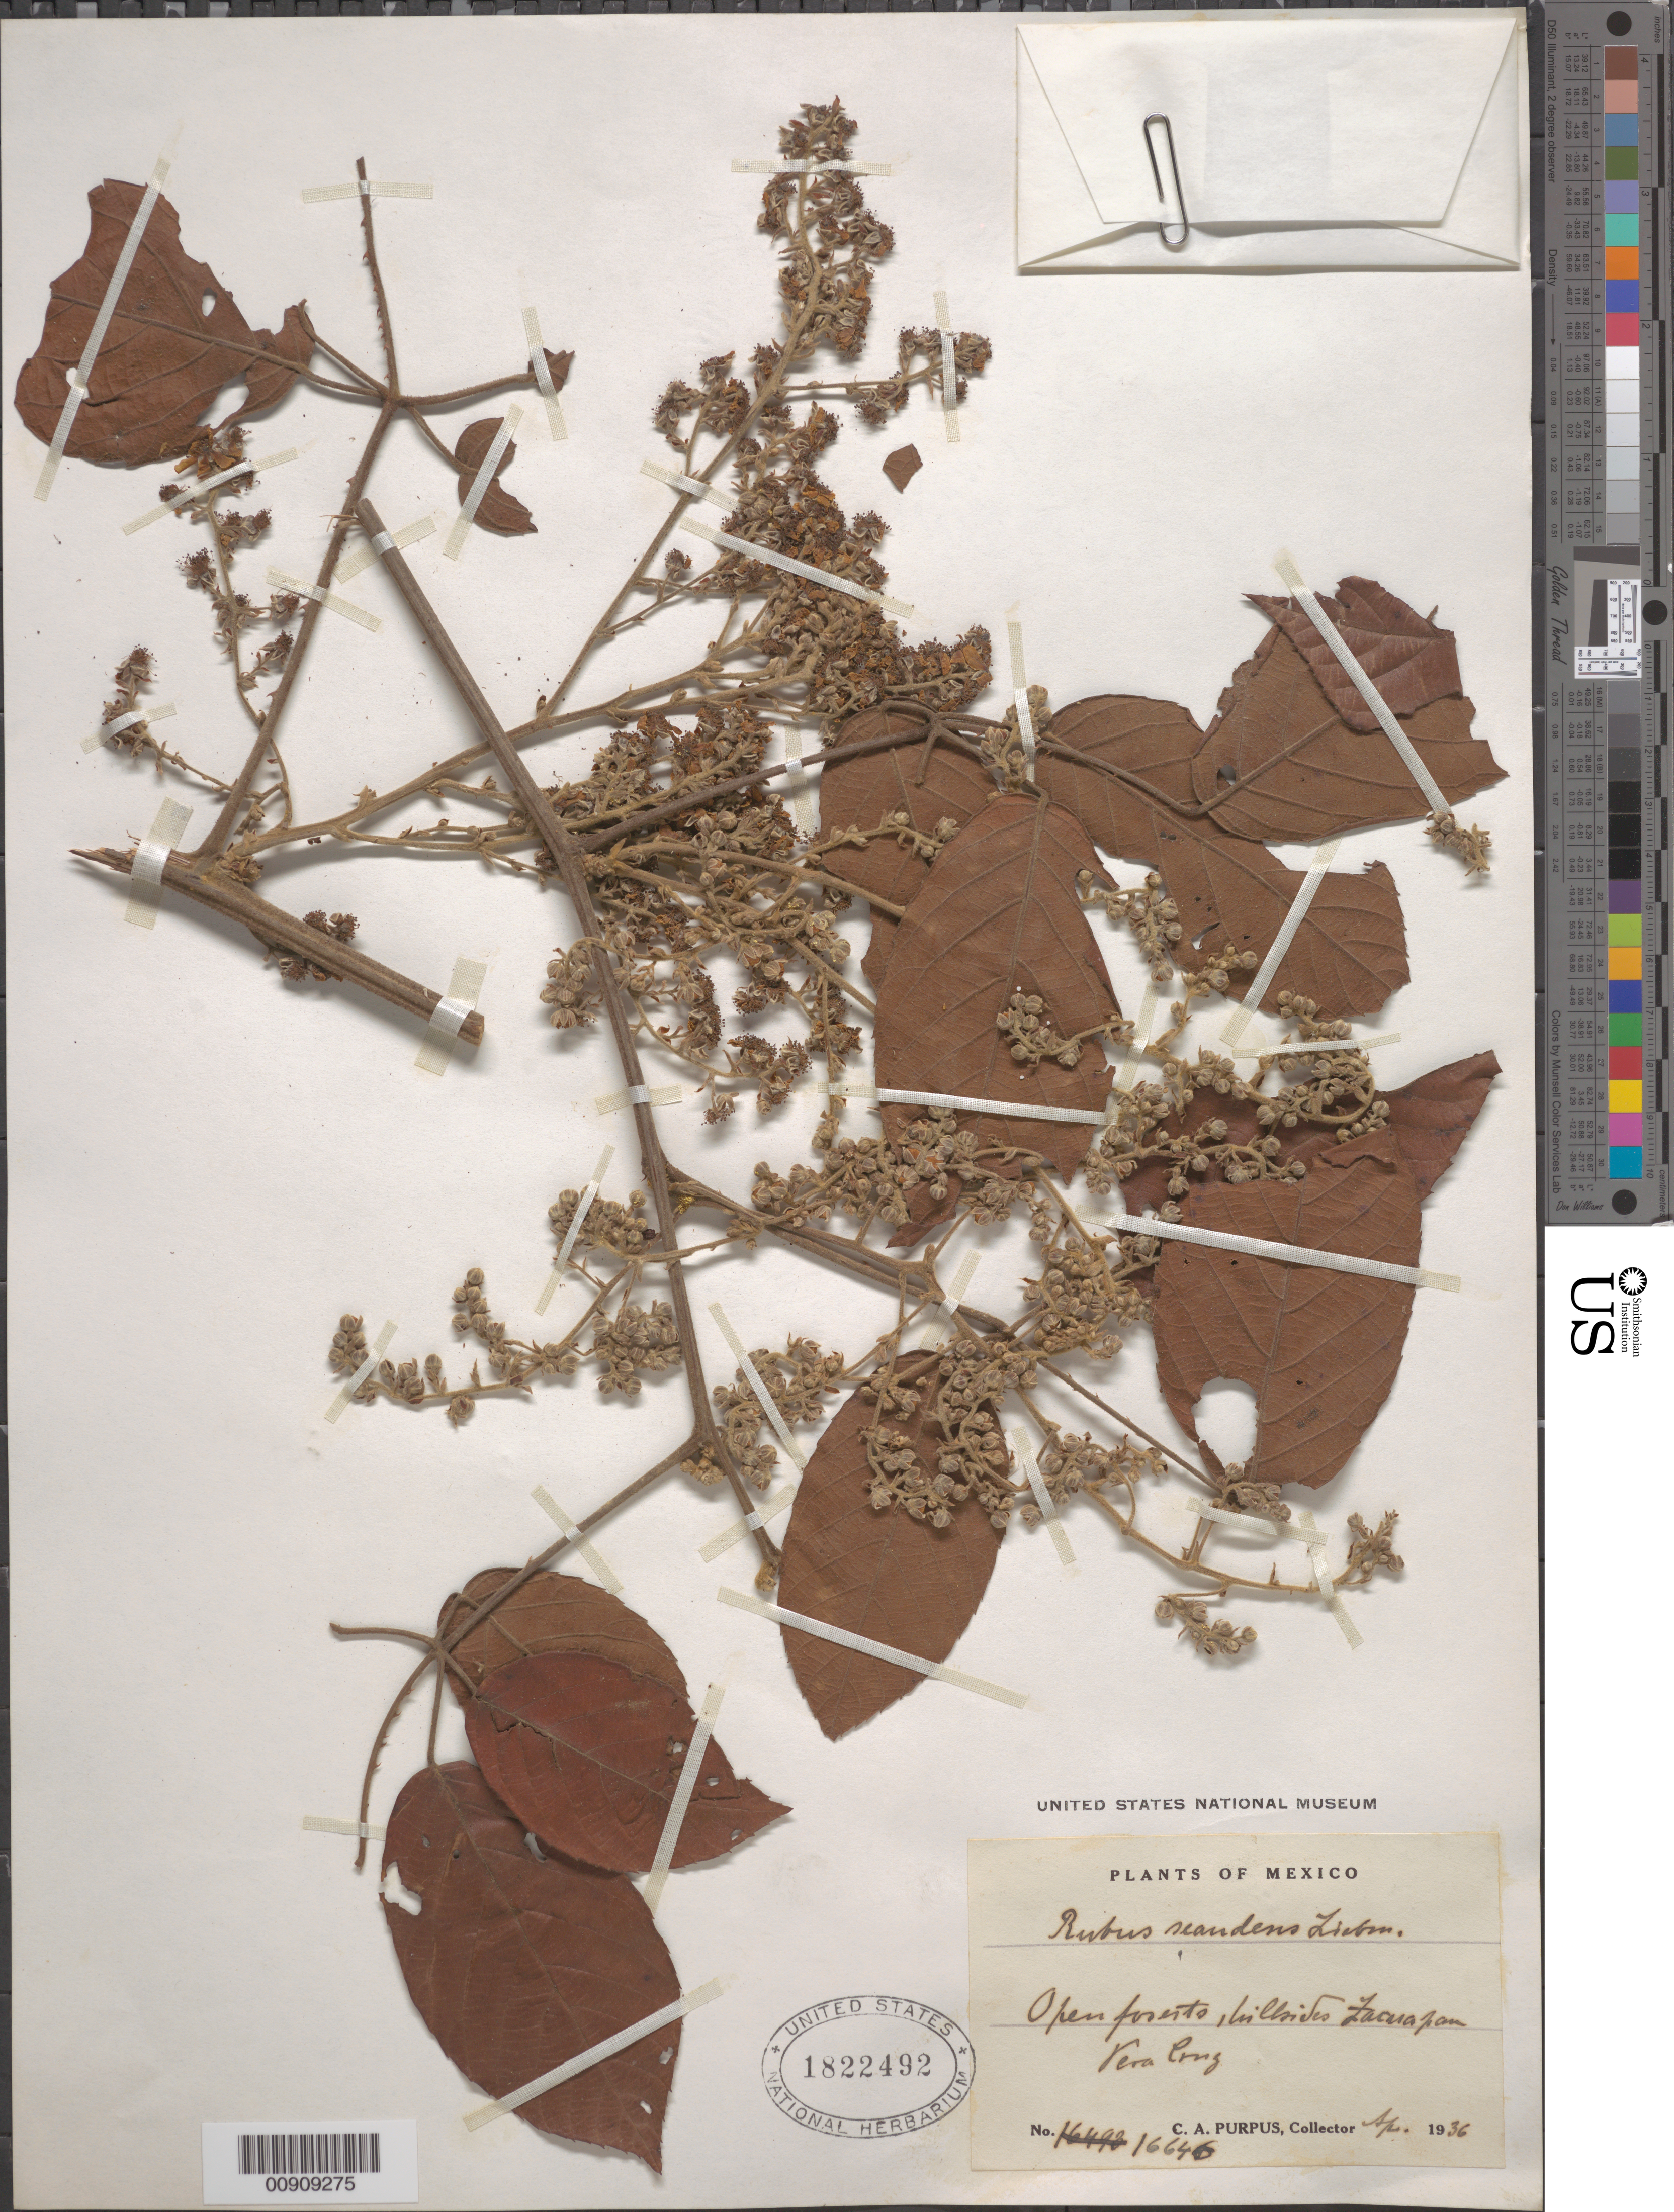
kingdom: Plantae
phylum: Tracheophyta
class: Magnoliopsida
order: Rosales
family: Rosaceae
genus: Rubus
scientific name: Rubus scandens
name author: Liebm.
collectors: C. A. Purpus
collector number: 16646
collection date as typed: Sep 1936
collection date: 1936-09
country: Mexico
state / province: Veracruz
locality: Zacuapan, Veracruz.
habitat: Open forest, hillsides.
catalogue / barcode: US 1822492